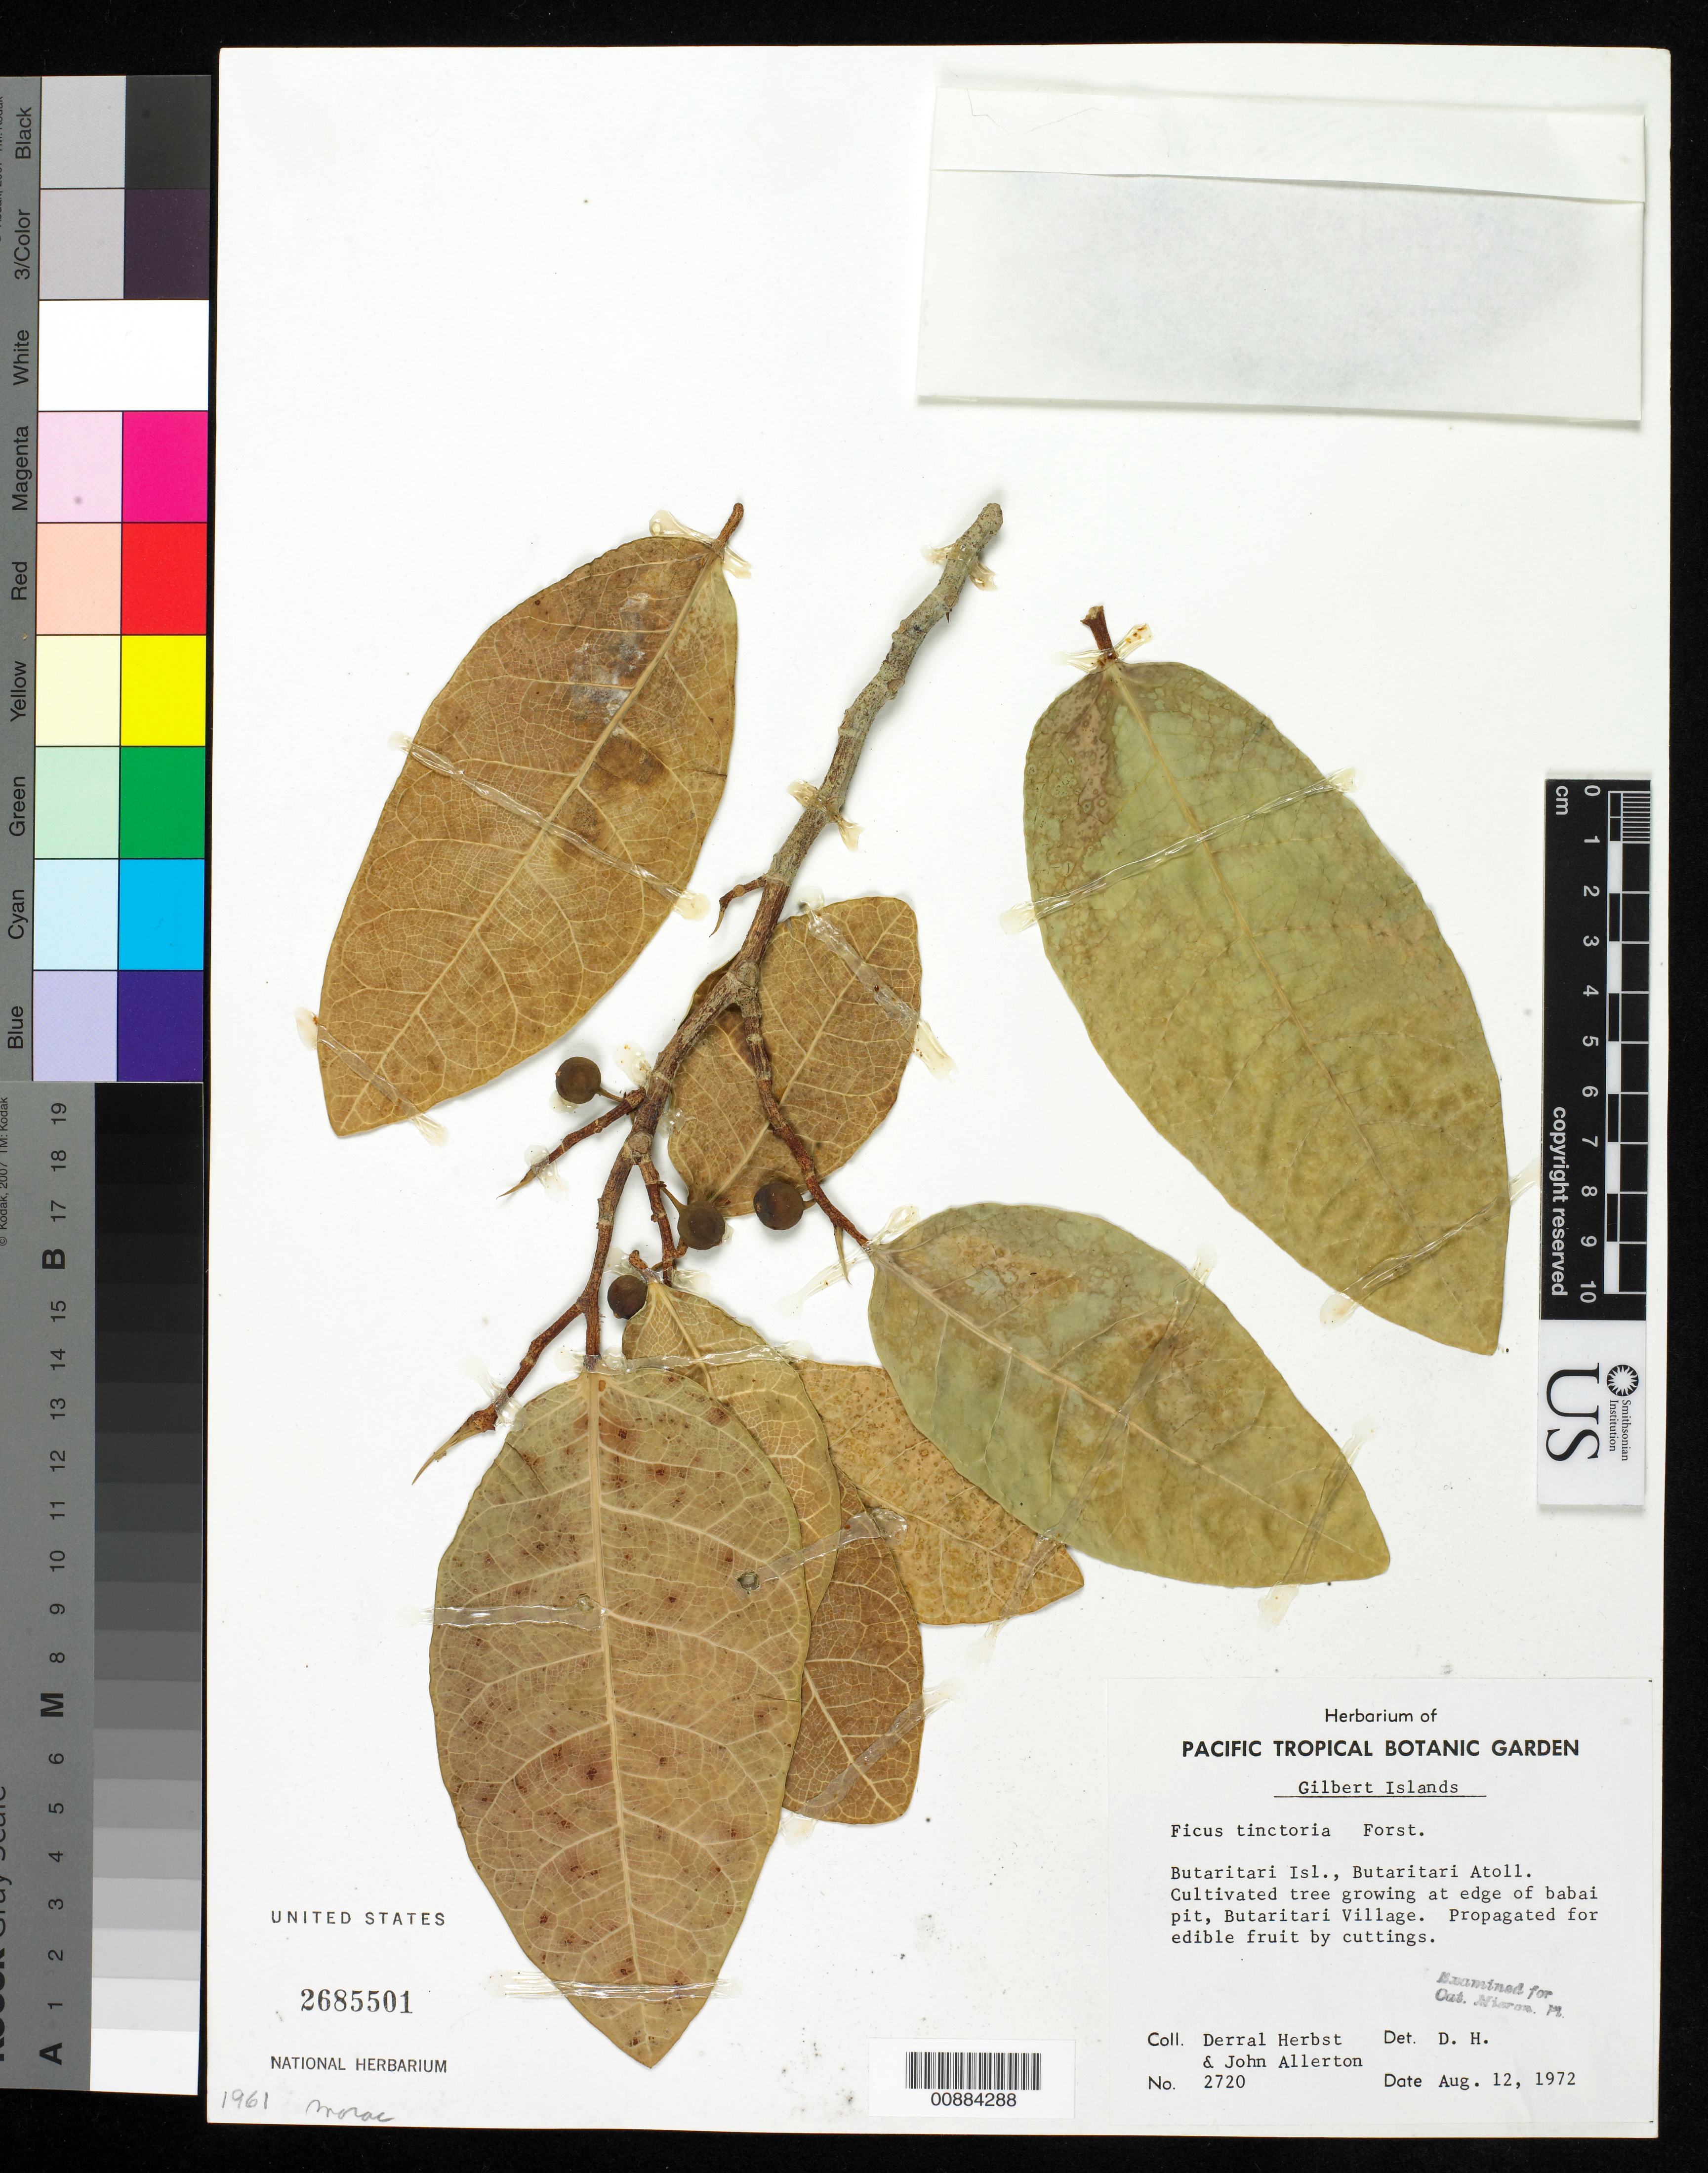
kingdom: Plantae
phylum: Tracheophyta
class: Magnoliopsida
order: Rosales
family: Moraceae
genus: Ficus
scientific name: Ficus tinctoria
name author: G. Forst.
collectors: D. R. Herbst & J. Allerton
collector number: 2720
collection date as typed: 12 Aug 1972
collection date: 1972-08-12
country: Kiribati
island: Butaritari Atoll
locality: Butaritari Islet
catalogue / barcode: US 2685501